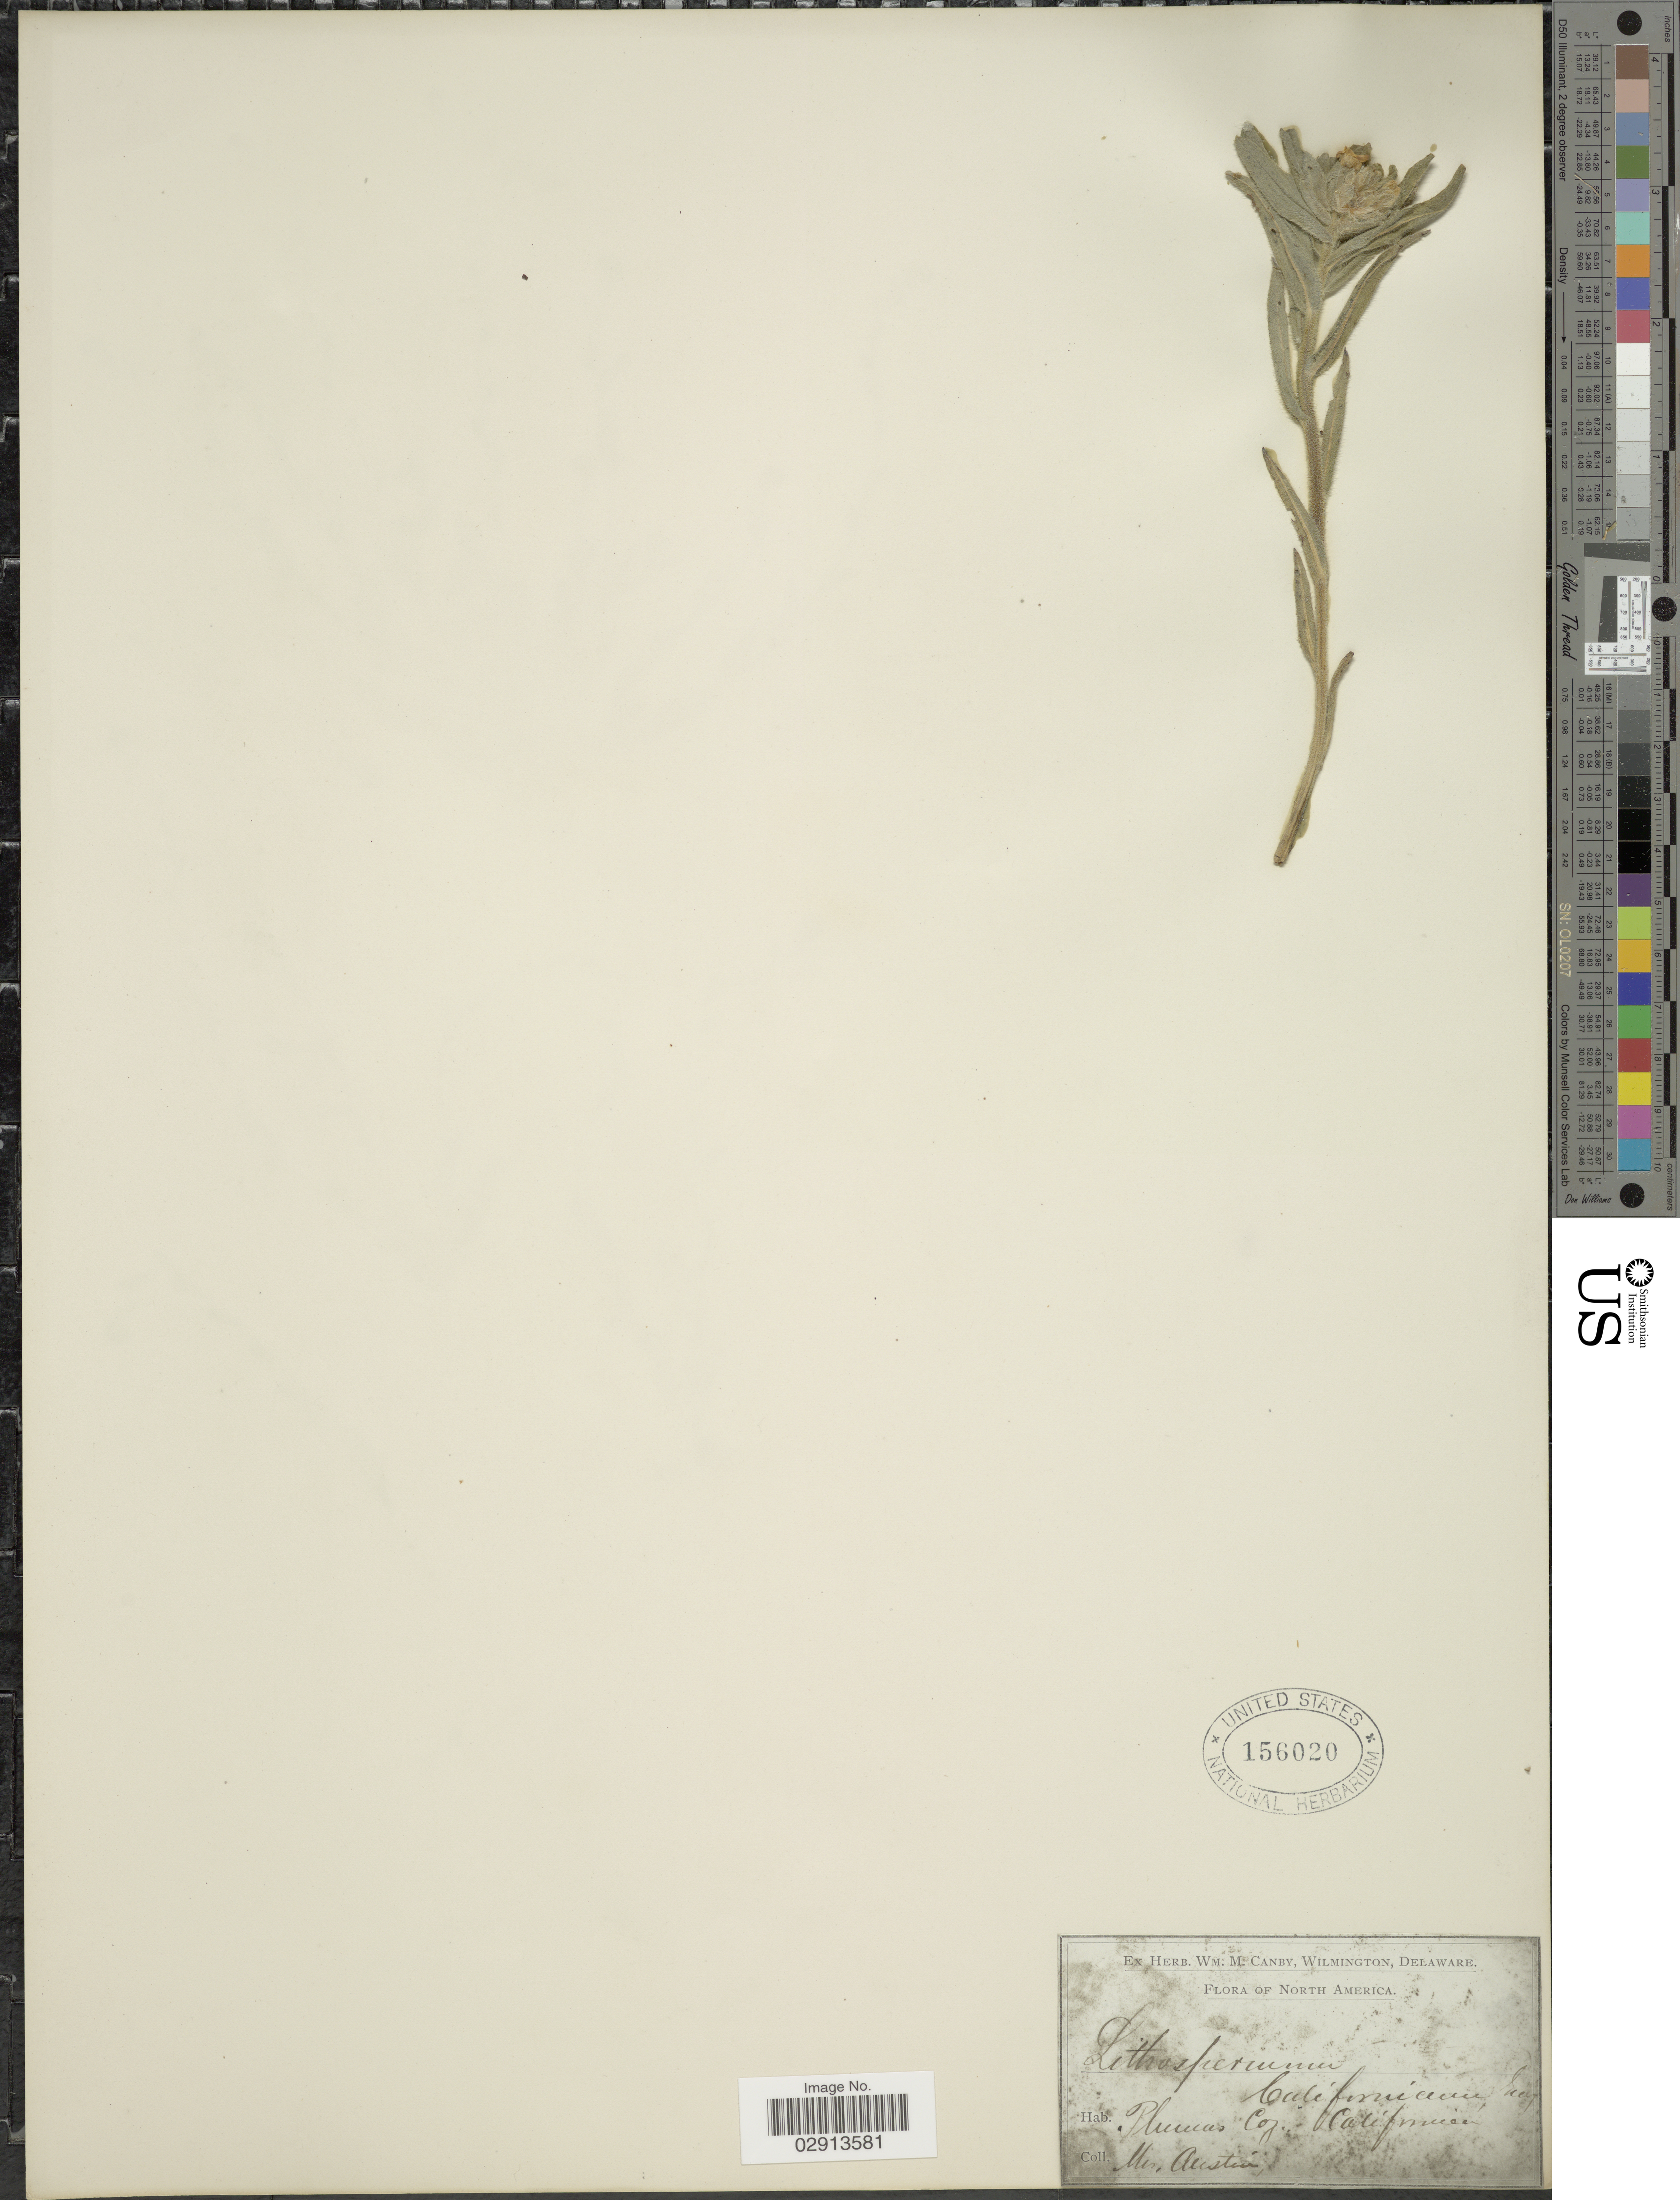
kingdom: Plantae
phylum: Tracheophyta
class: Magnoliopsida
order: Boraginales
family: Boraginaceae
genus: Lithospermum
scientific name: Lithospermum californicum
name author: A. Gray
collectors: Austin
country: United States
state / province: California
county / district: Plumas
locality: Plumas Co.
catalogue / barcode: US 156020